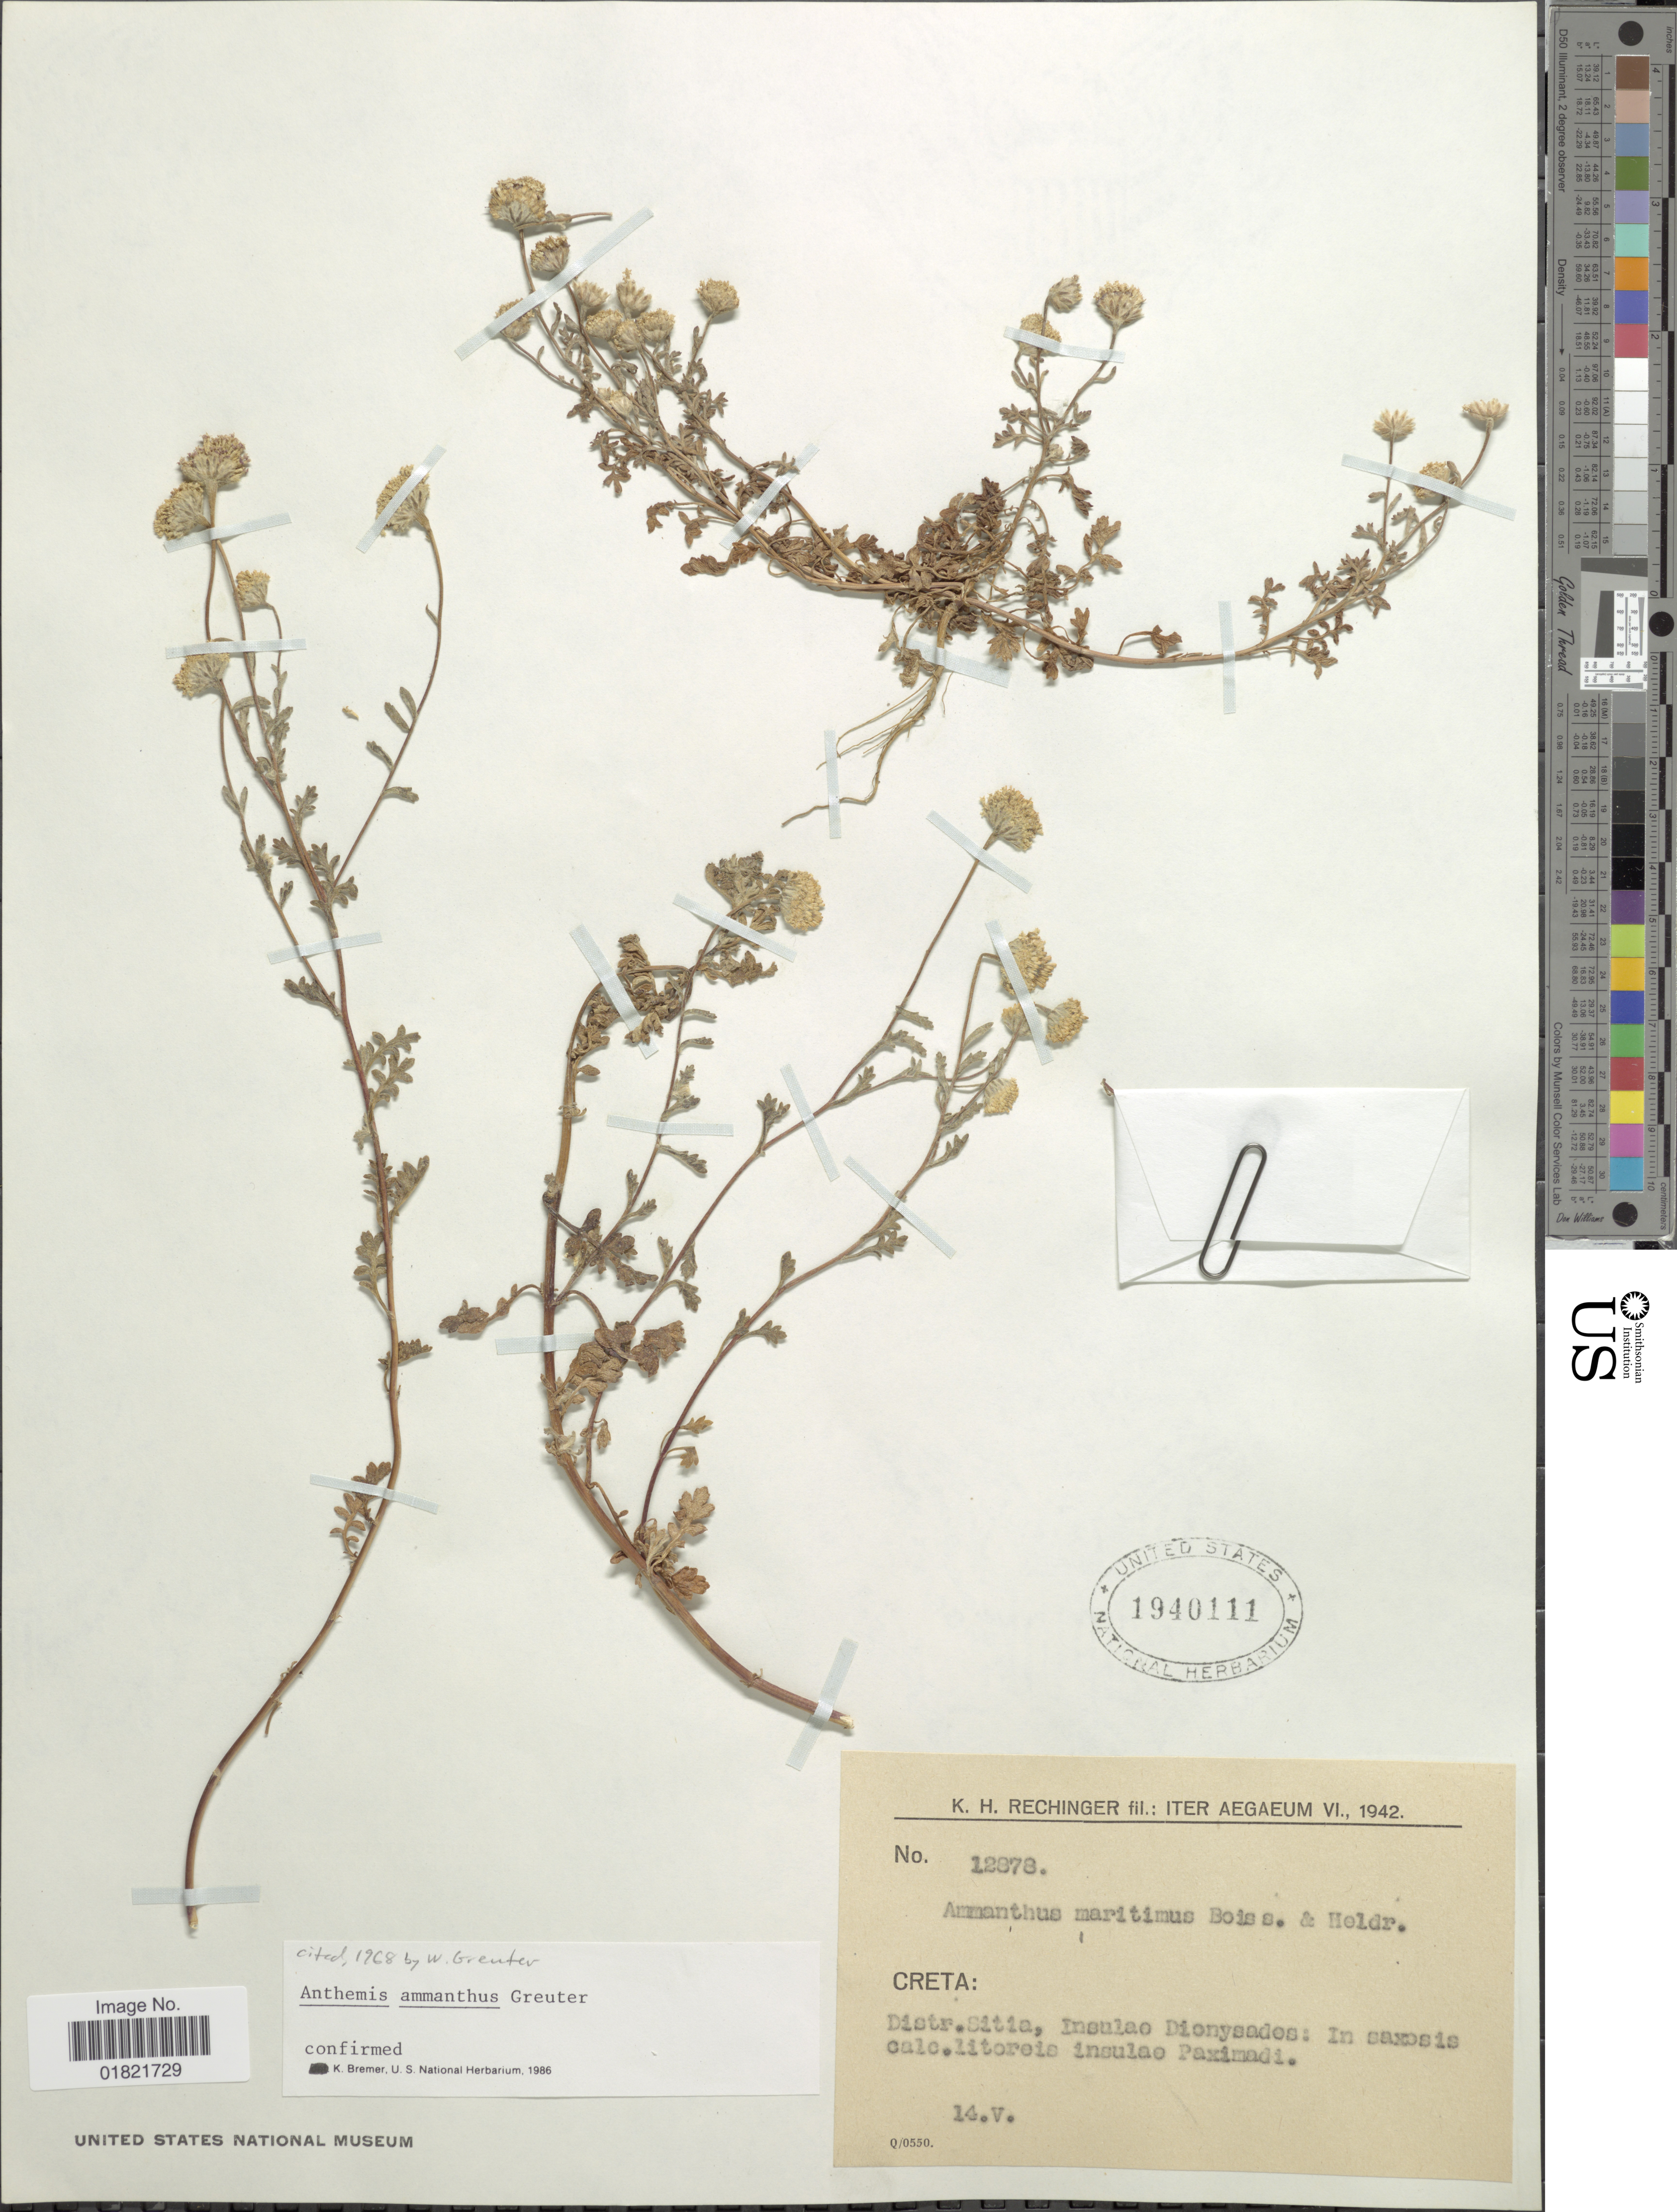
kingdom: Plantae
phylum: Tracheophyta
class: Magnoliopsida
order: Asterales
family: Asteraceae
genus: Anthemis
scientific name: Anthemis ammanthus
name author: Greuter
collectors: K. H. Rechinger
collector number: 12878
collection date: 1942-05-14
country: Greece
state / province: Crete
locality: Creta: Distr. Sitia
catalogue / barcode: US 1940111